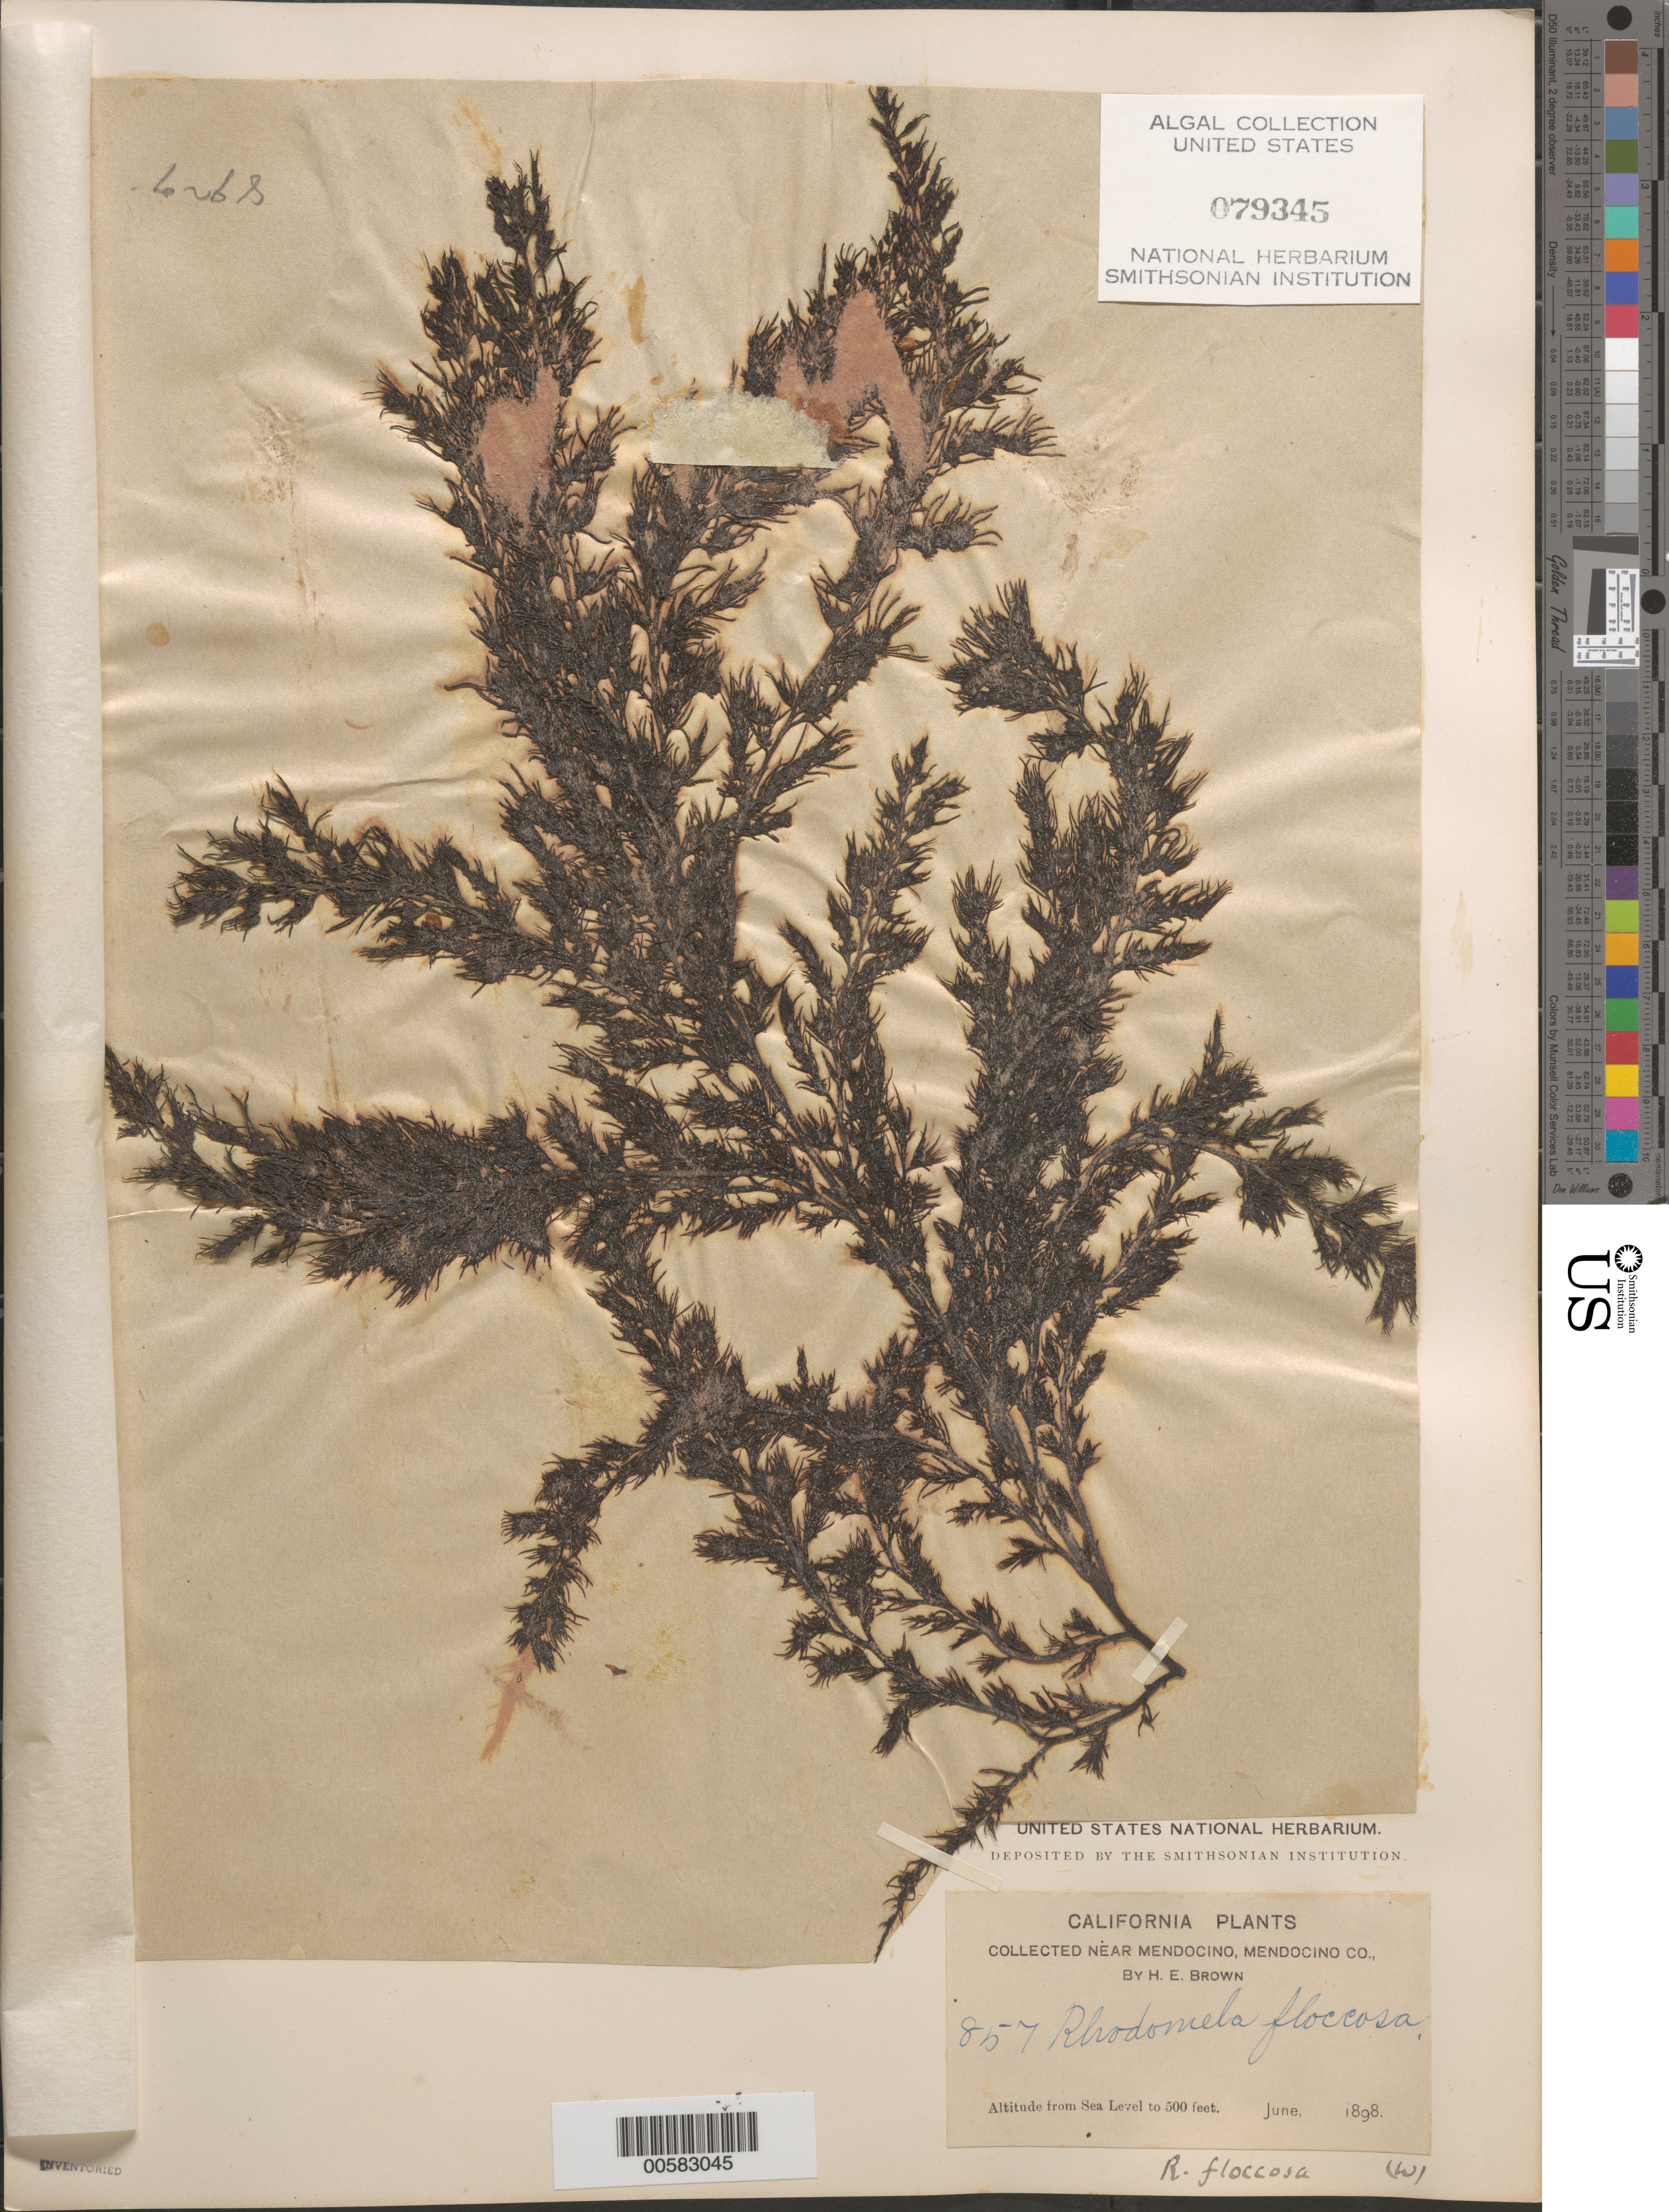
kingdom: Plantae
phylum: Rhodophyta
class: Florideophyceae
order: Ceramiales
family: Rhodomelaceae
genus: Odonthalia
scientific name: Odonthalia floccosa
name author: (Esper) Falkenb.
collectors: H. E. Brown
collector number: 857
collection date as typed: Jun 1898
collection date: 1898-06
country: United States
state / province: California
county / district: Mendocino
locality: Near Mendocino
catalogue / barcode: US 79345